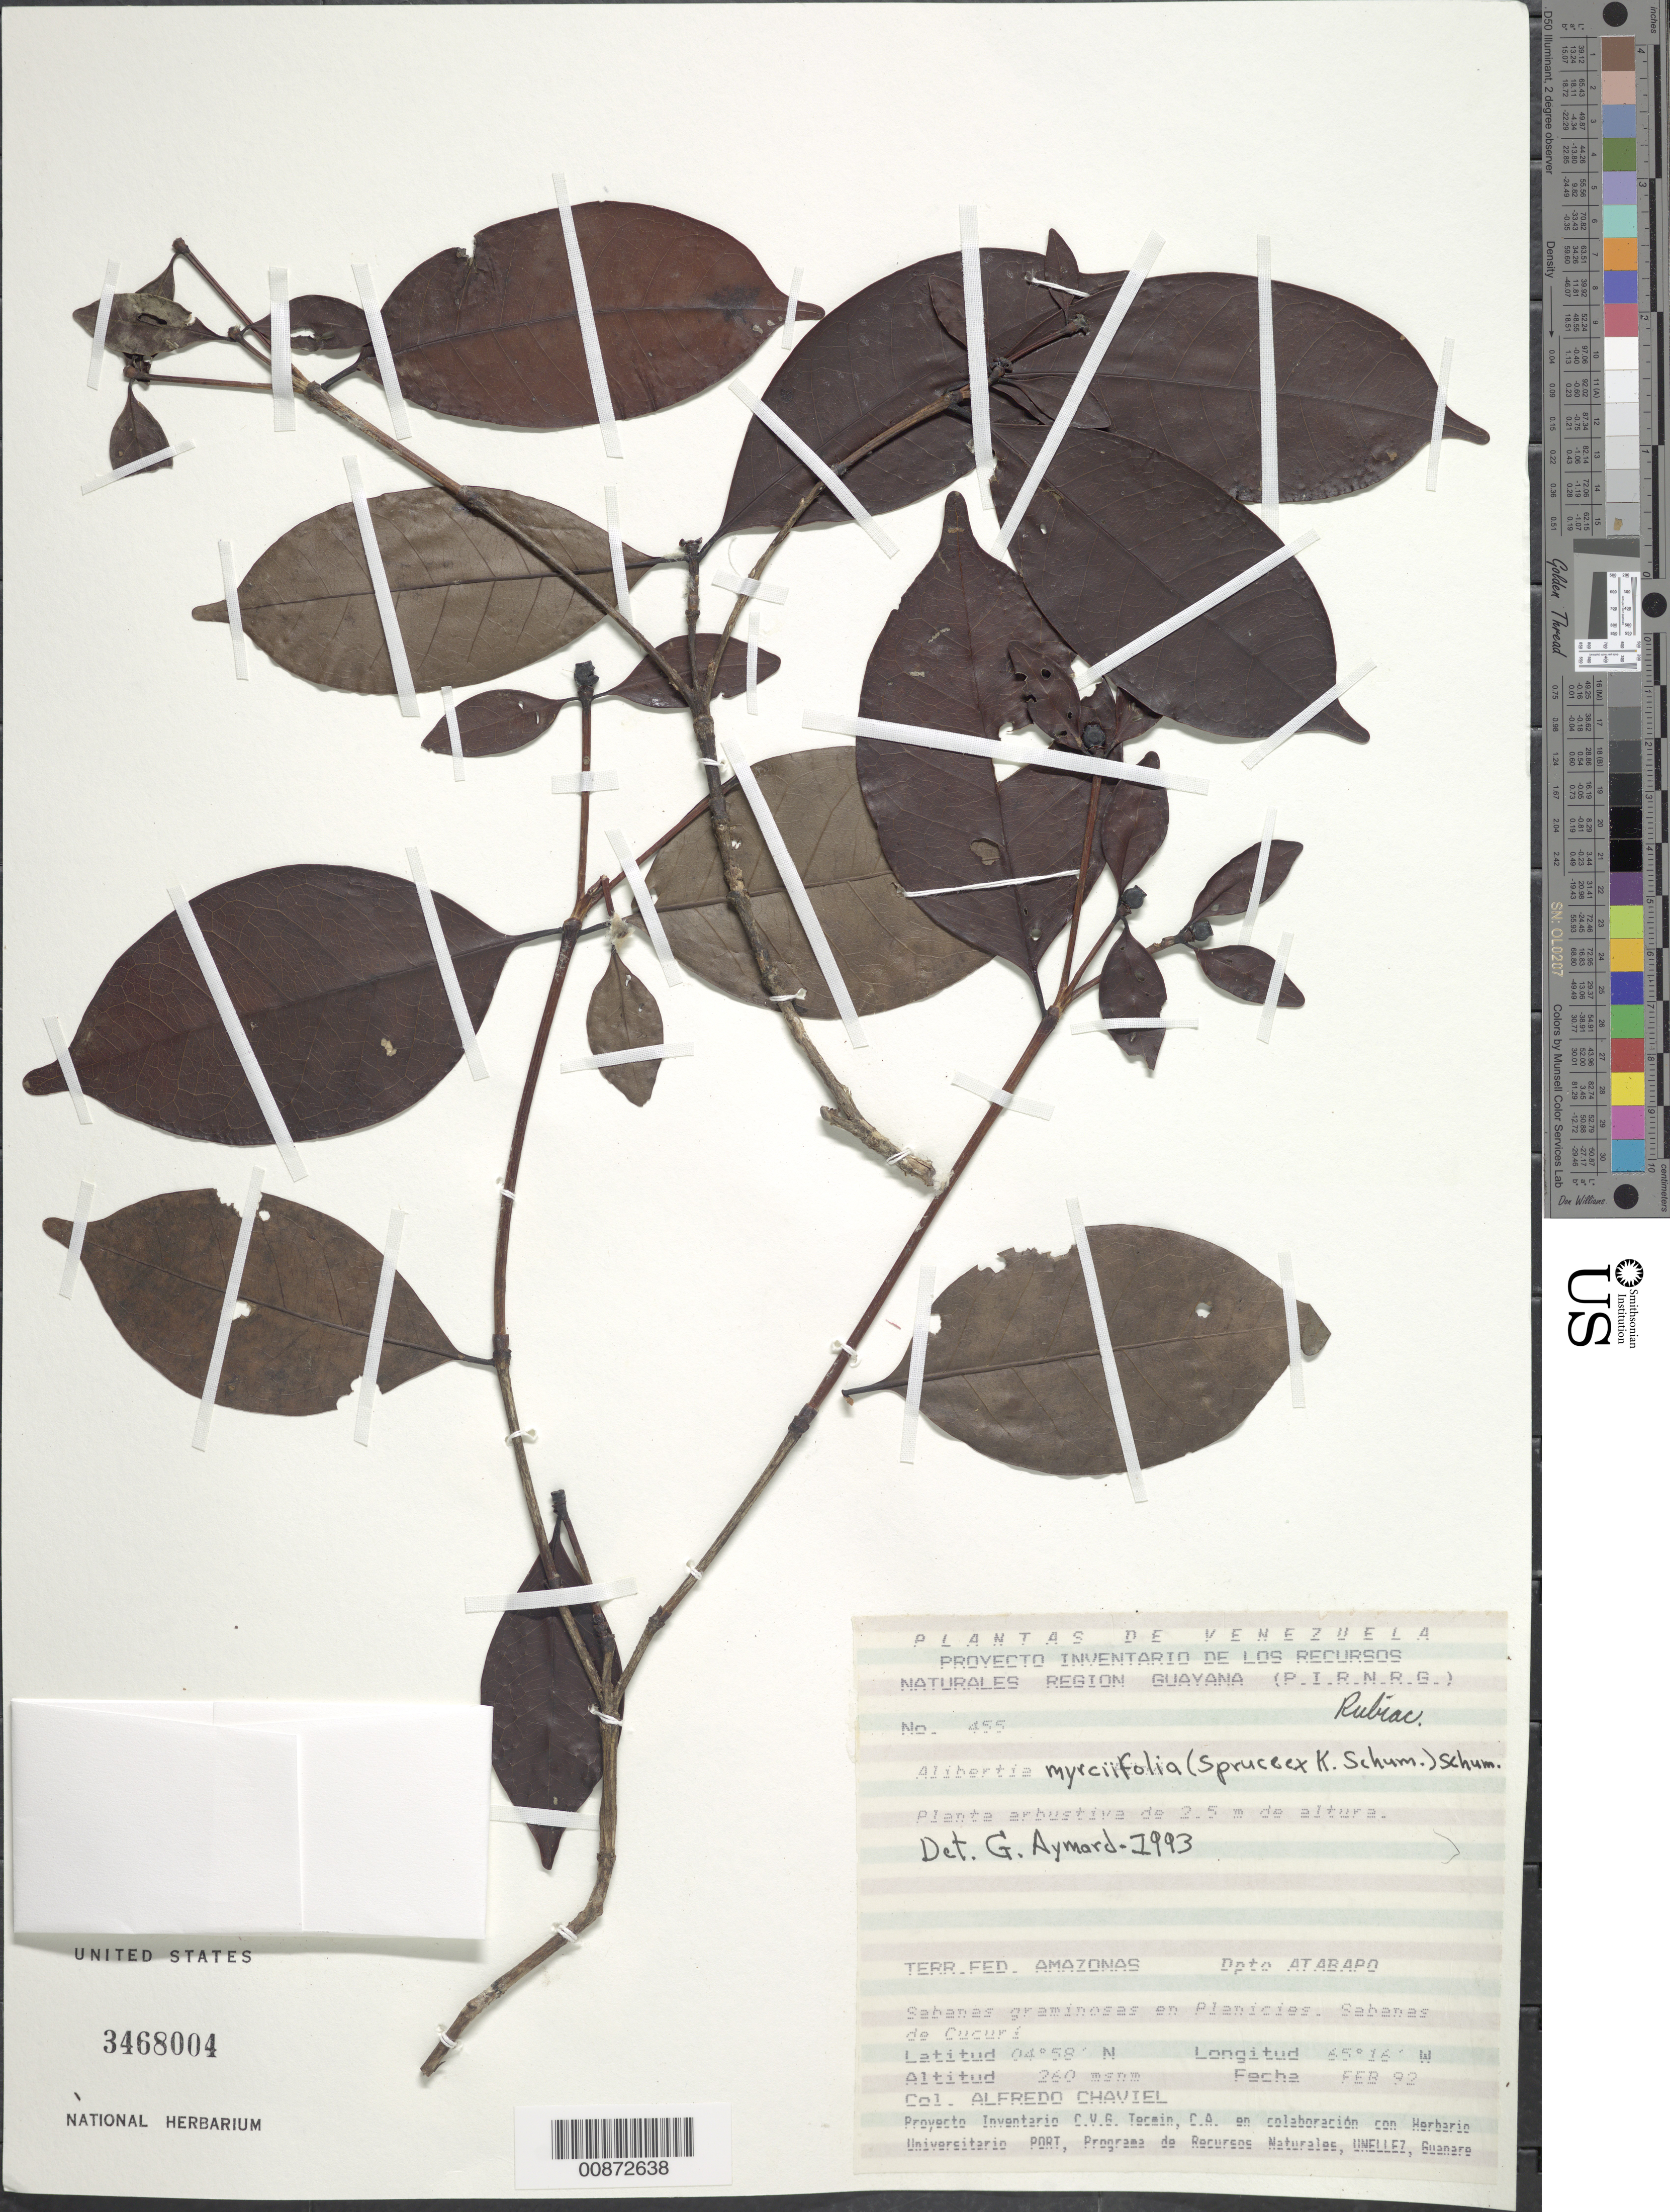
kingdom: Plantae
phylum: Tracheophyta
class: Magnoliopsida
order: Gentianales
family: Rubiaceae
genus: Cordiera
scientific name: Cordiera myrciifolia var. myrciifolia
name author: (K. Schum.) C.H. Perss. & Delprete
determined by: Delprete, P. G.; Persson, C. H.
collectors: A. Chaviel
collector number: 455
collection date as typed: Feb-92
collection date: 1992-02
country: Venezuela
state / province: Amazonas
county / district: Atabapo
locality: Sabanas de Cucuri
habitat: Sabanas graminosas en planicies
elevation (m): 260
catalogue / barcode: US 3468004